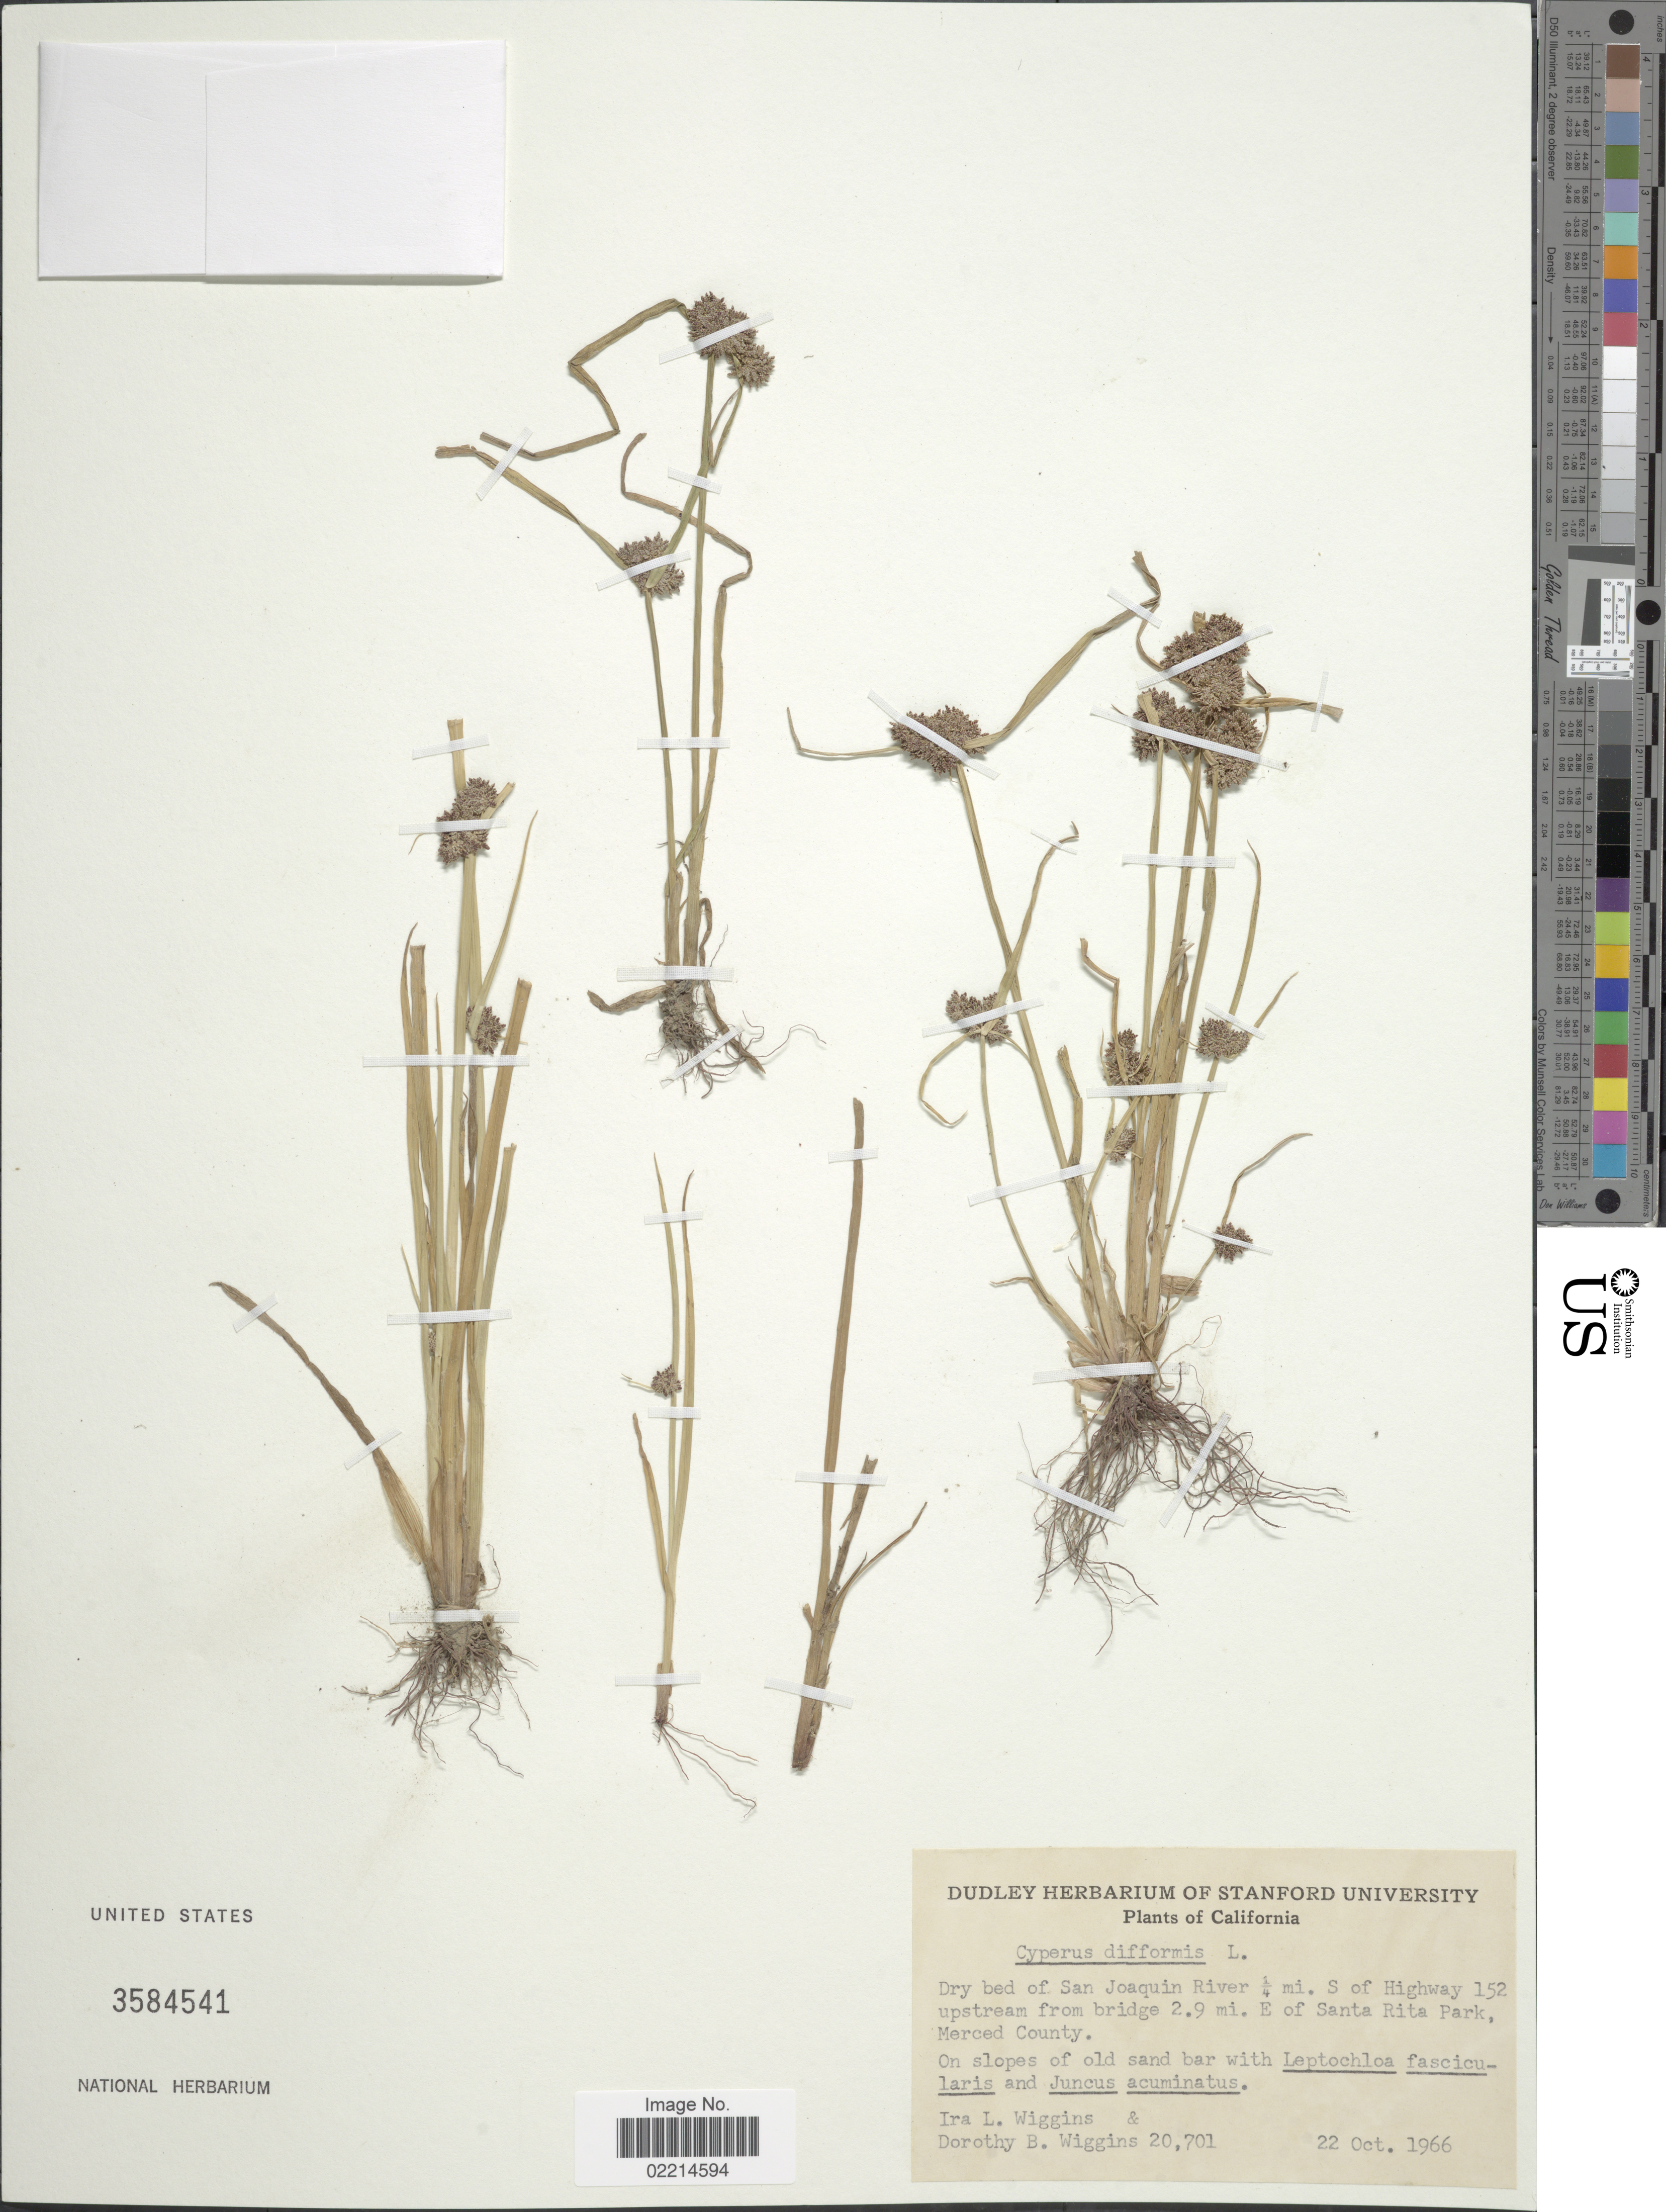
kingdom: Plantae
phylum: Tracheophyta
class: Liliopsida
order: Poales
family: Cyperaceae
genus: Cyperus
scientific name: Cyperus difformis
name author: L.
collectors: I. L. Wiggins & D. B. Wiggins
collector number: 20701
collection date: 1966-10-22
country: United States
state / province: California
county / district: Merced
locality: Dry bed of San Joaquin River 1/4 mi. S of Highway 152 upstream from bridge 2.9 mi. E of Santa Rita Park, Merced County, on slopes of old sand bar.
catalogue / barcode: US 3584541